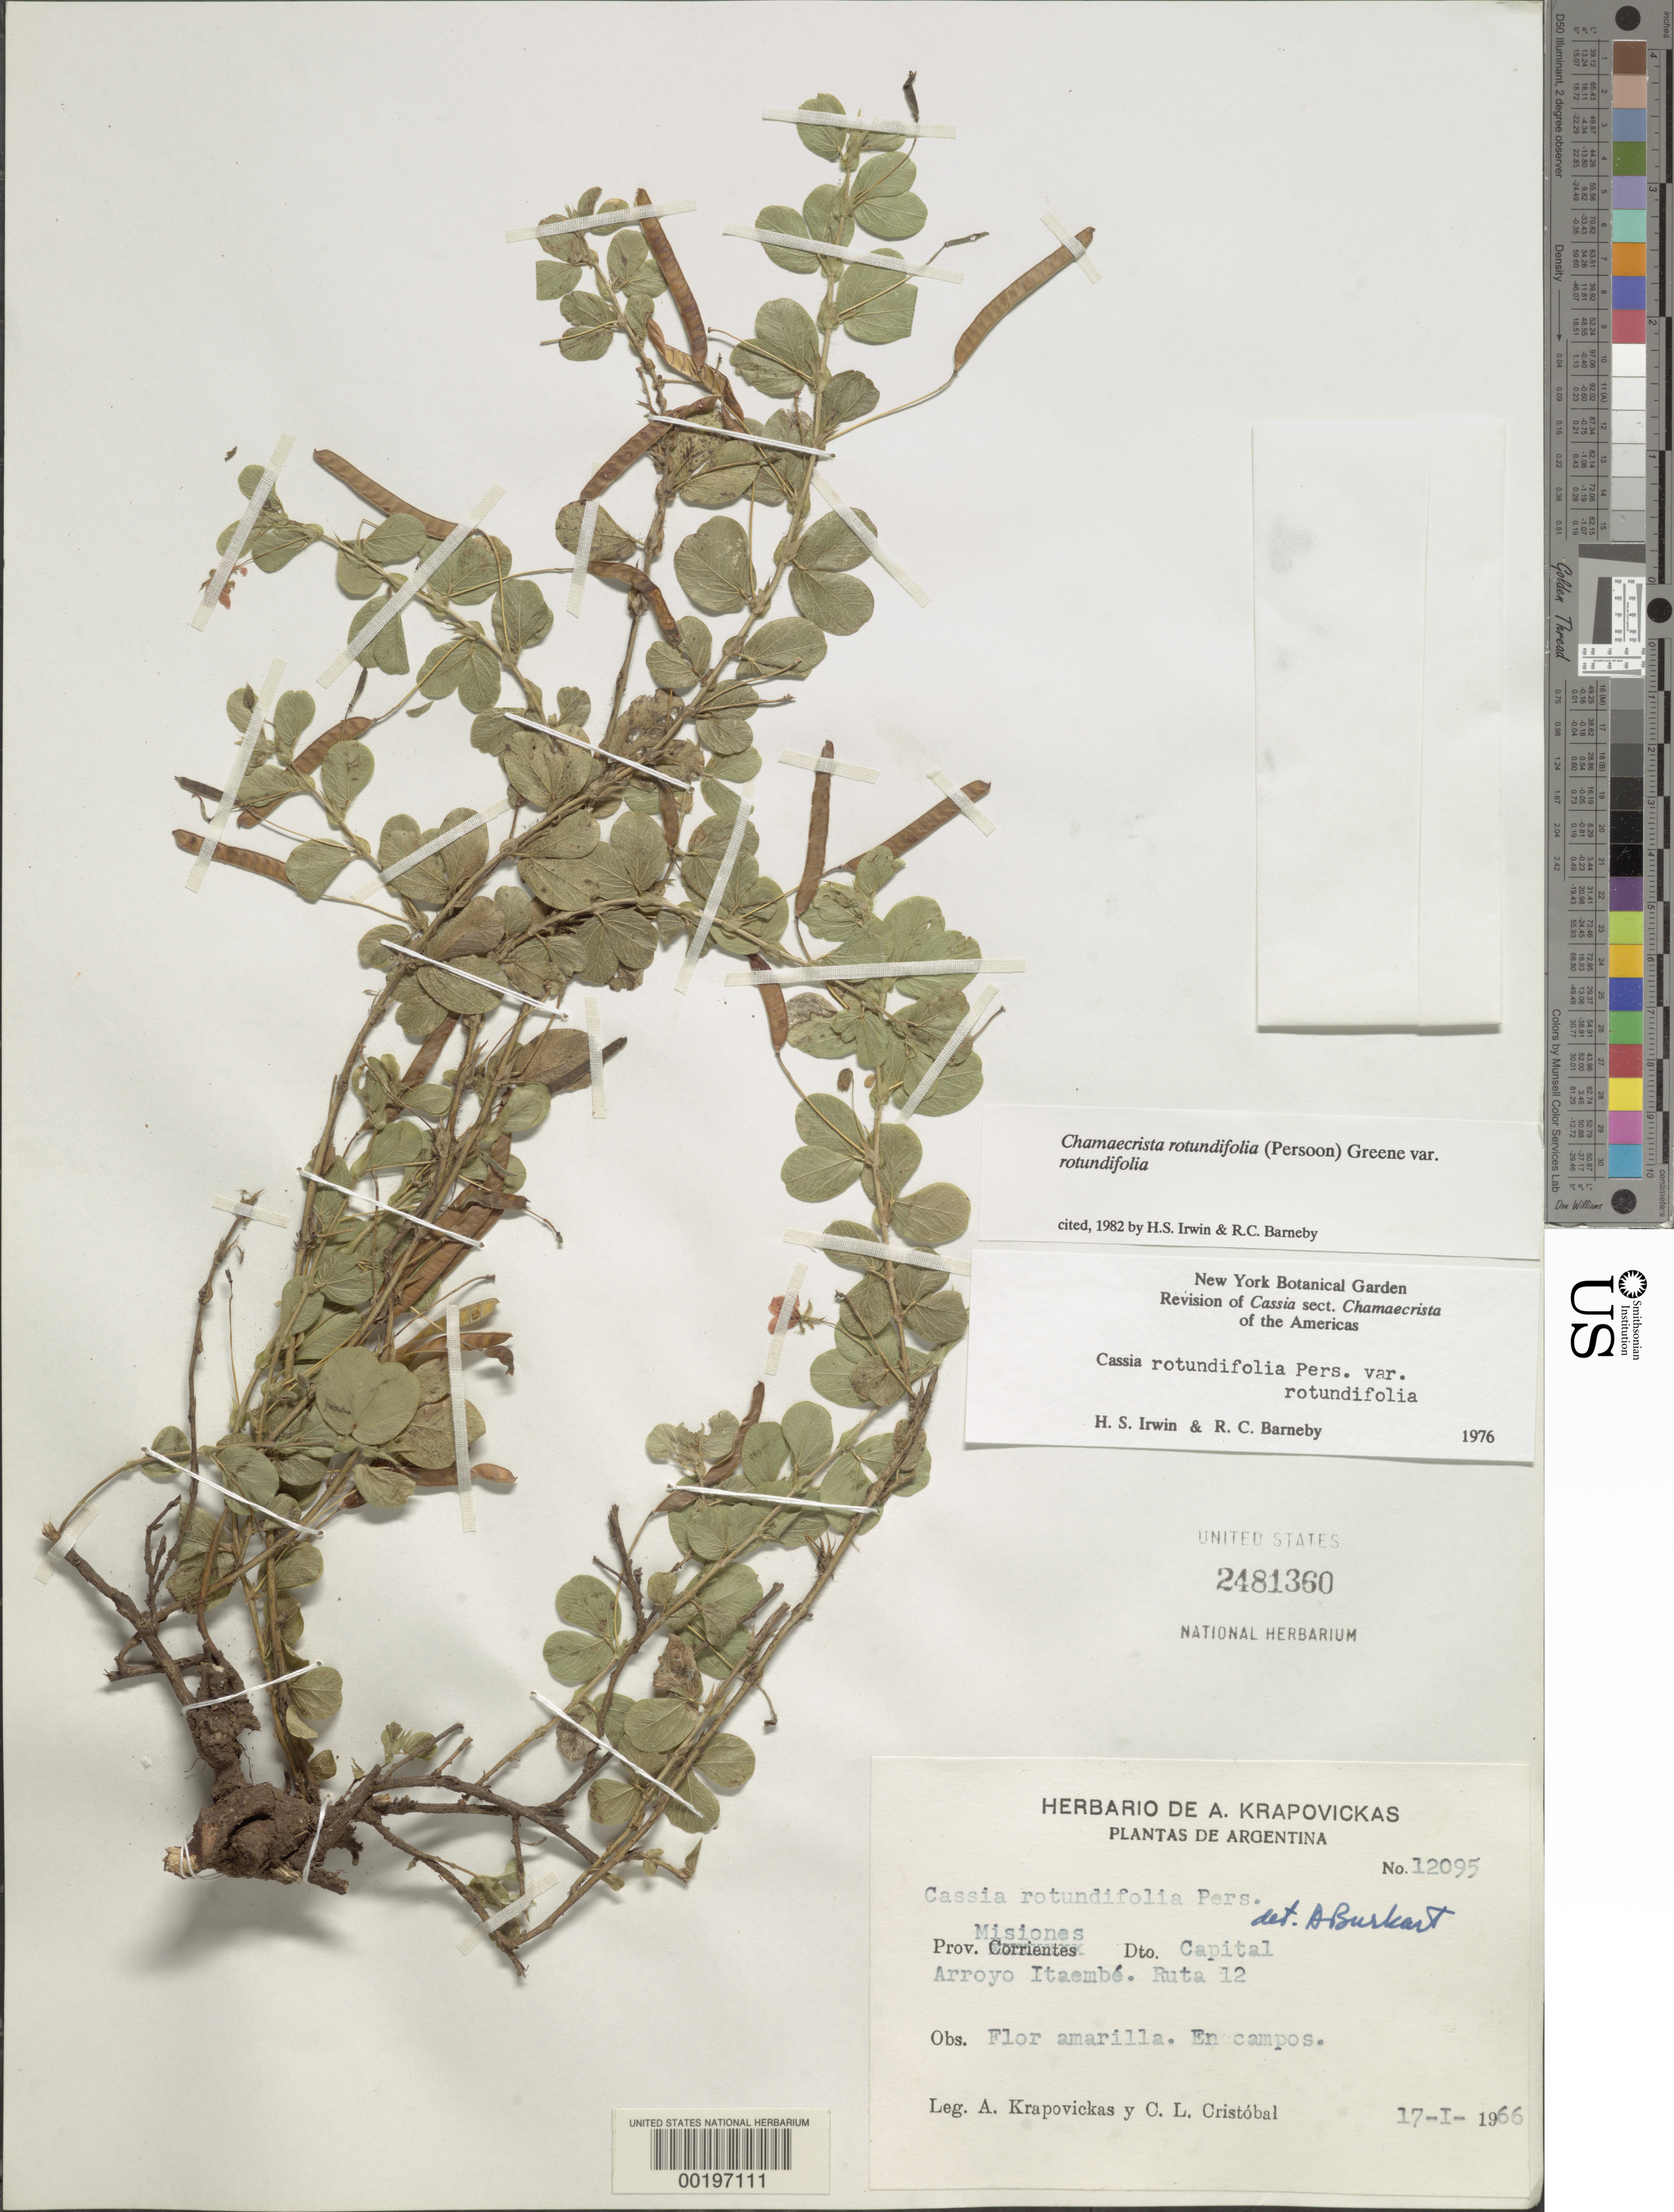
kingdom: Plantae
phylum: Tracheophyta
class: Magnoliopsida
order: Fabales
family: Fabaceae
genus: Chamaecrista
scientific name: Chamaecrista rotundifolia var. rotundifolia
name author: (Pers.) Greene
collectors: A. Krapovickas & C. L. Cristóbal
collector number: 12095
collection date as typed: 17 Jan 1966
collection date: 1966-01-17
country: Argentina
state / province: Misiones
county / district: Capital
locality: Arroyo Itaembe, ruta 12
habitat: En campos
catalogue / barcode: US 2481360